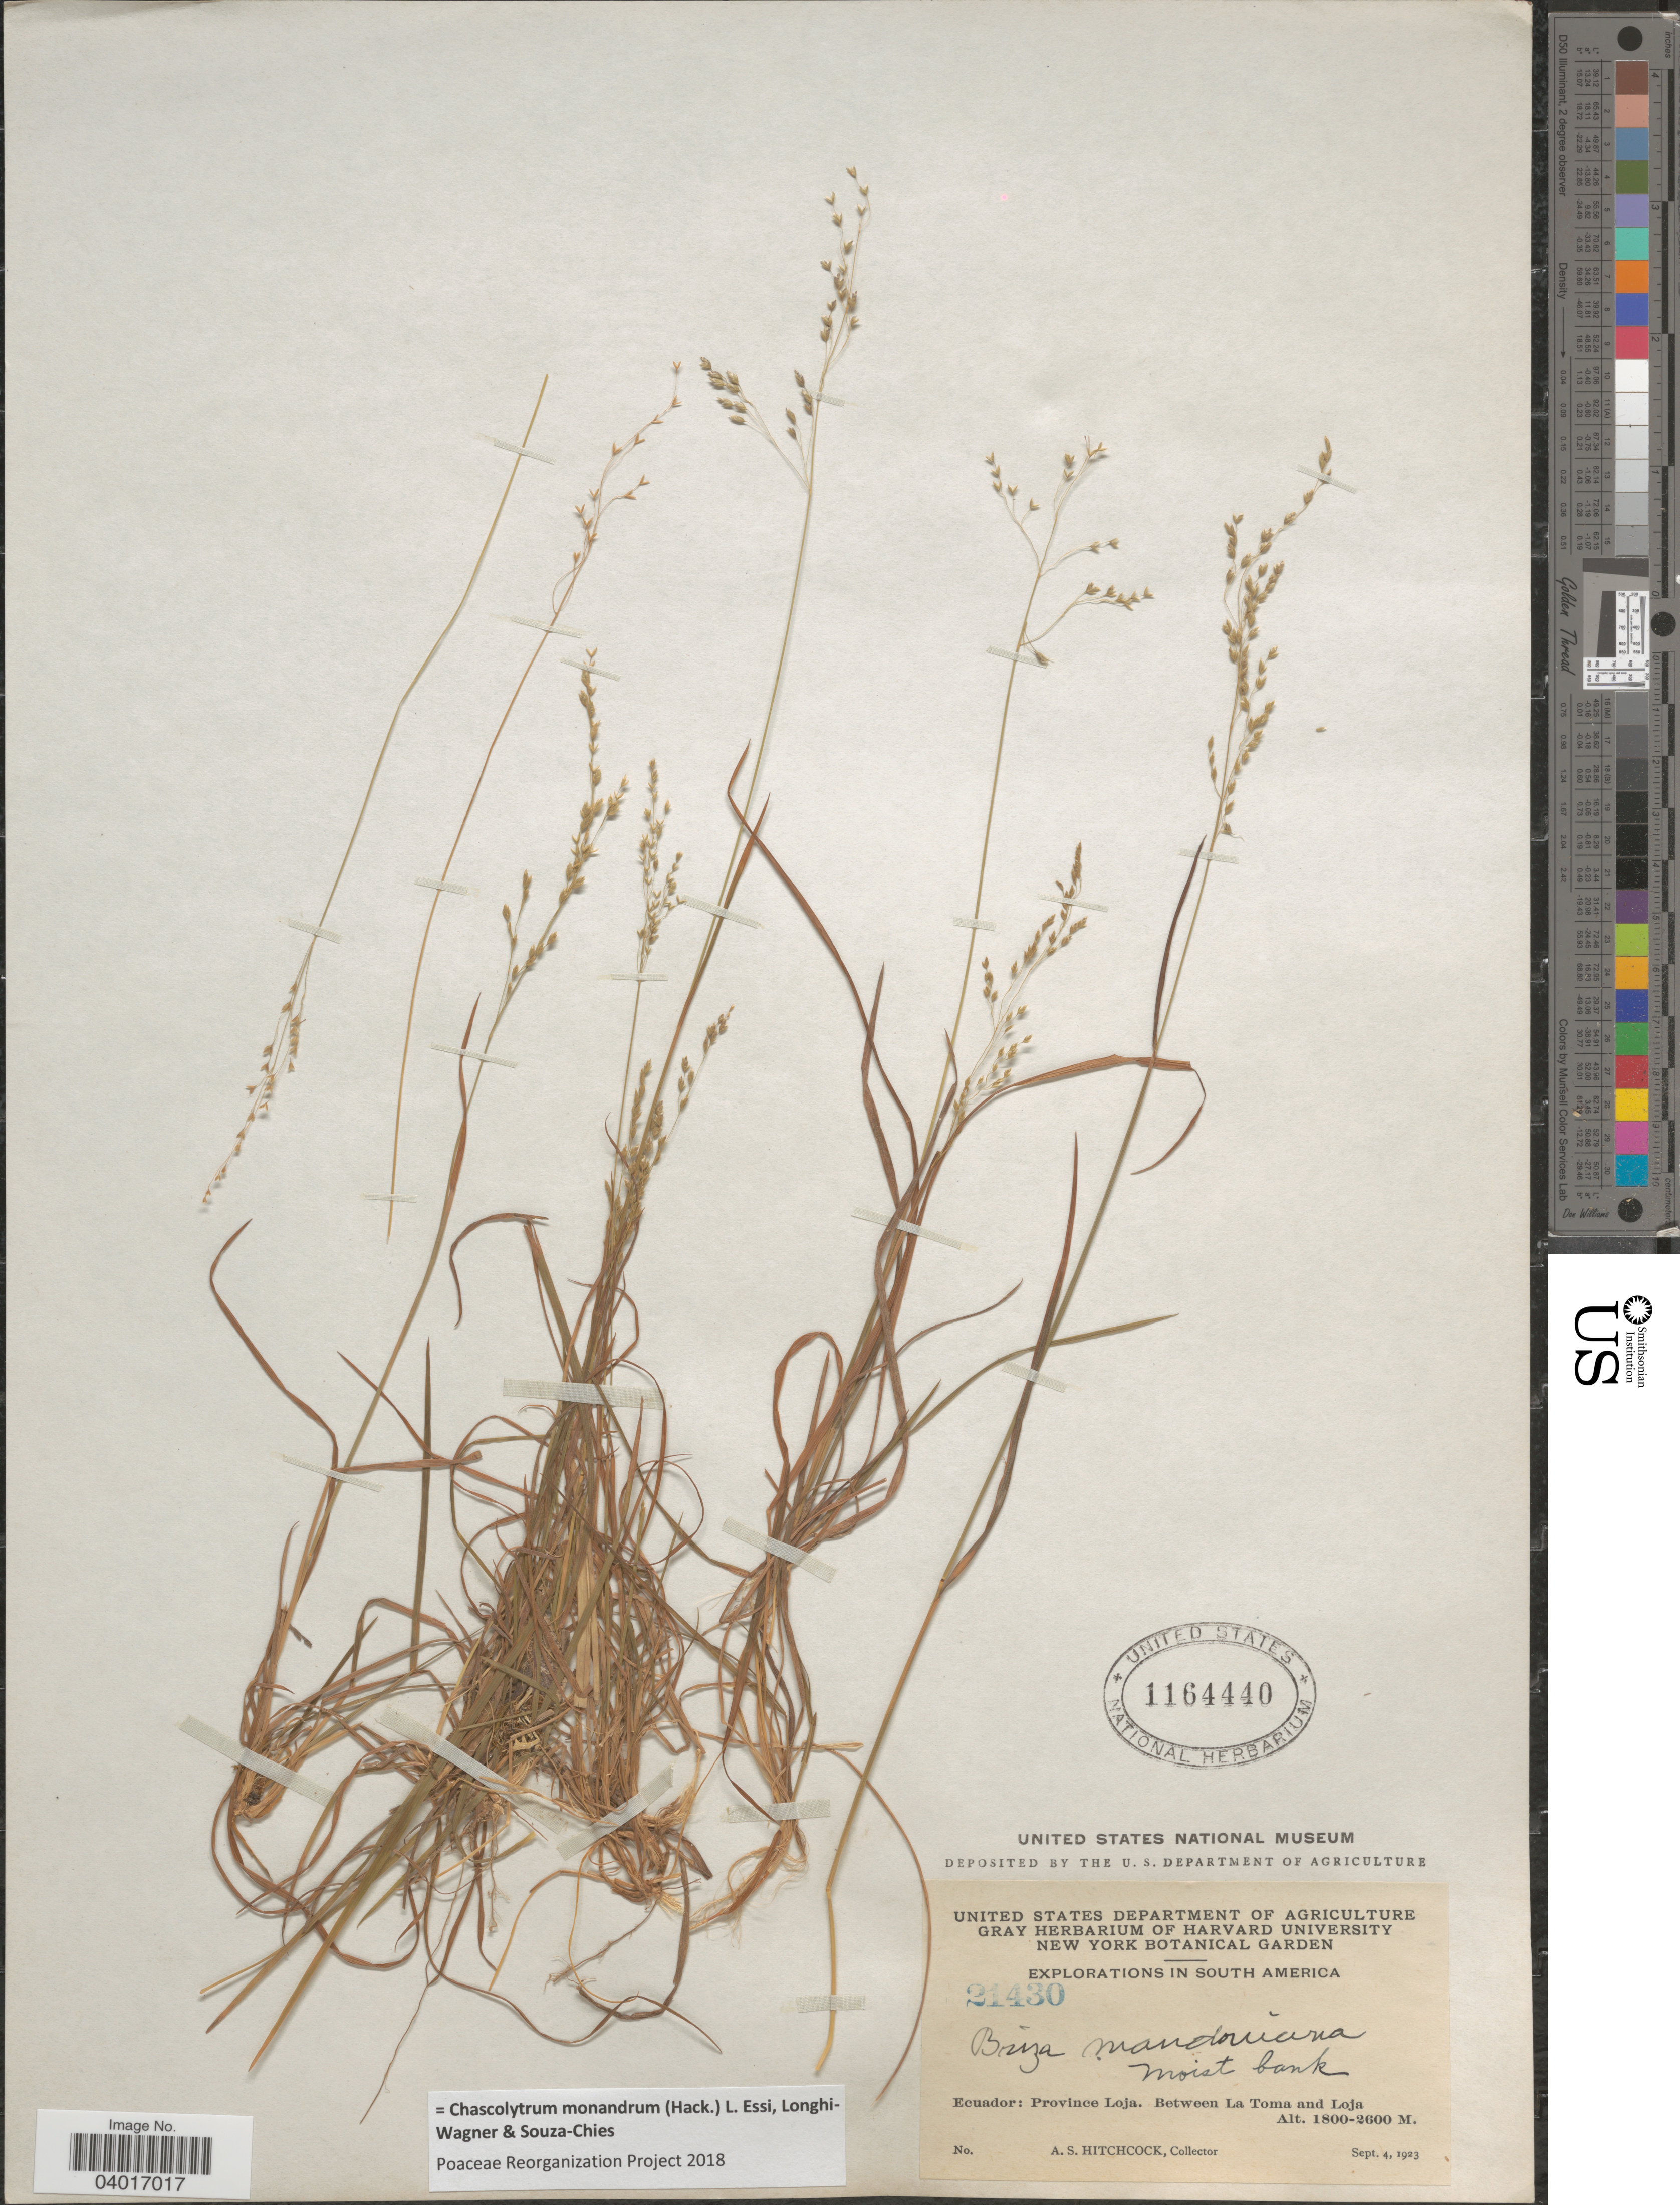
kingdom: Plantae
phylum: Tracheophyta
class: Liliopsida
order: Poales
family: Poaceae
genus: Chascolytrum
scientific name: Chascolytrum monandrum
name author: (Hack.) L. Essi et al.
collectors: A. S. Hitchcock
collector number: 21430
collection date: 1923-09-04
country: Ecuador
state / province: Loja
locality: Between La Toma and Loja.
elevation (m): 1800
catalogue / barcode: US 1164440